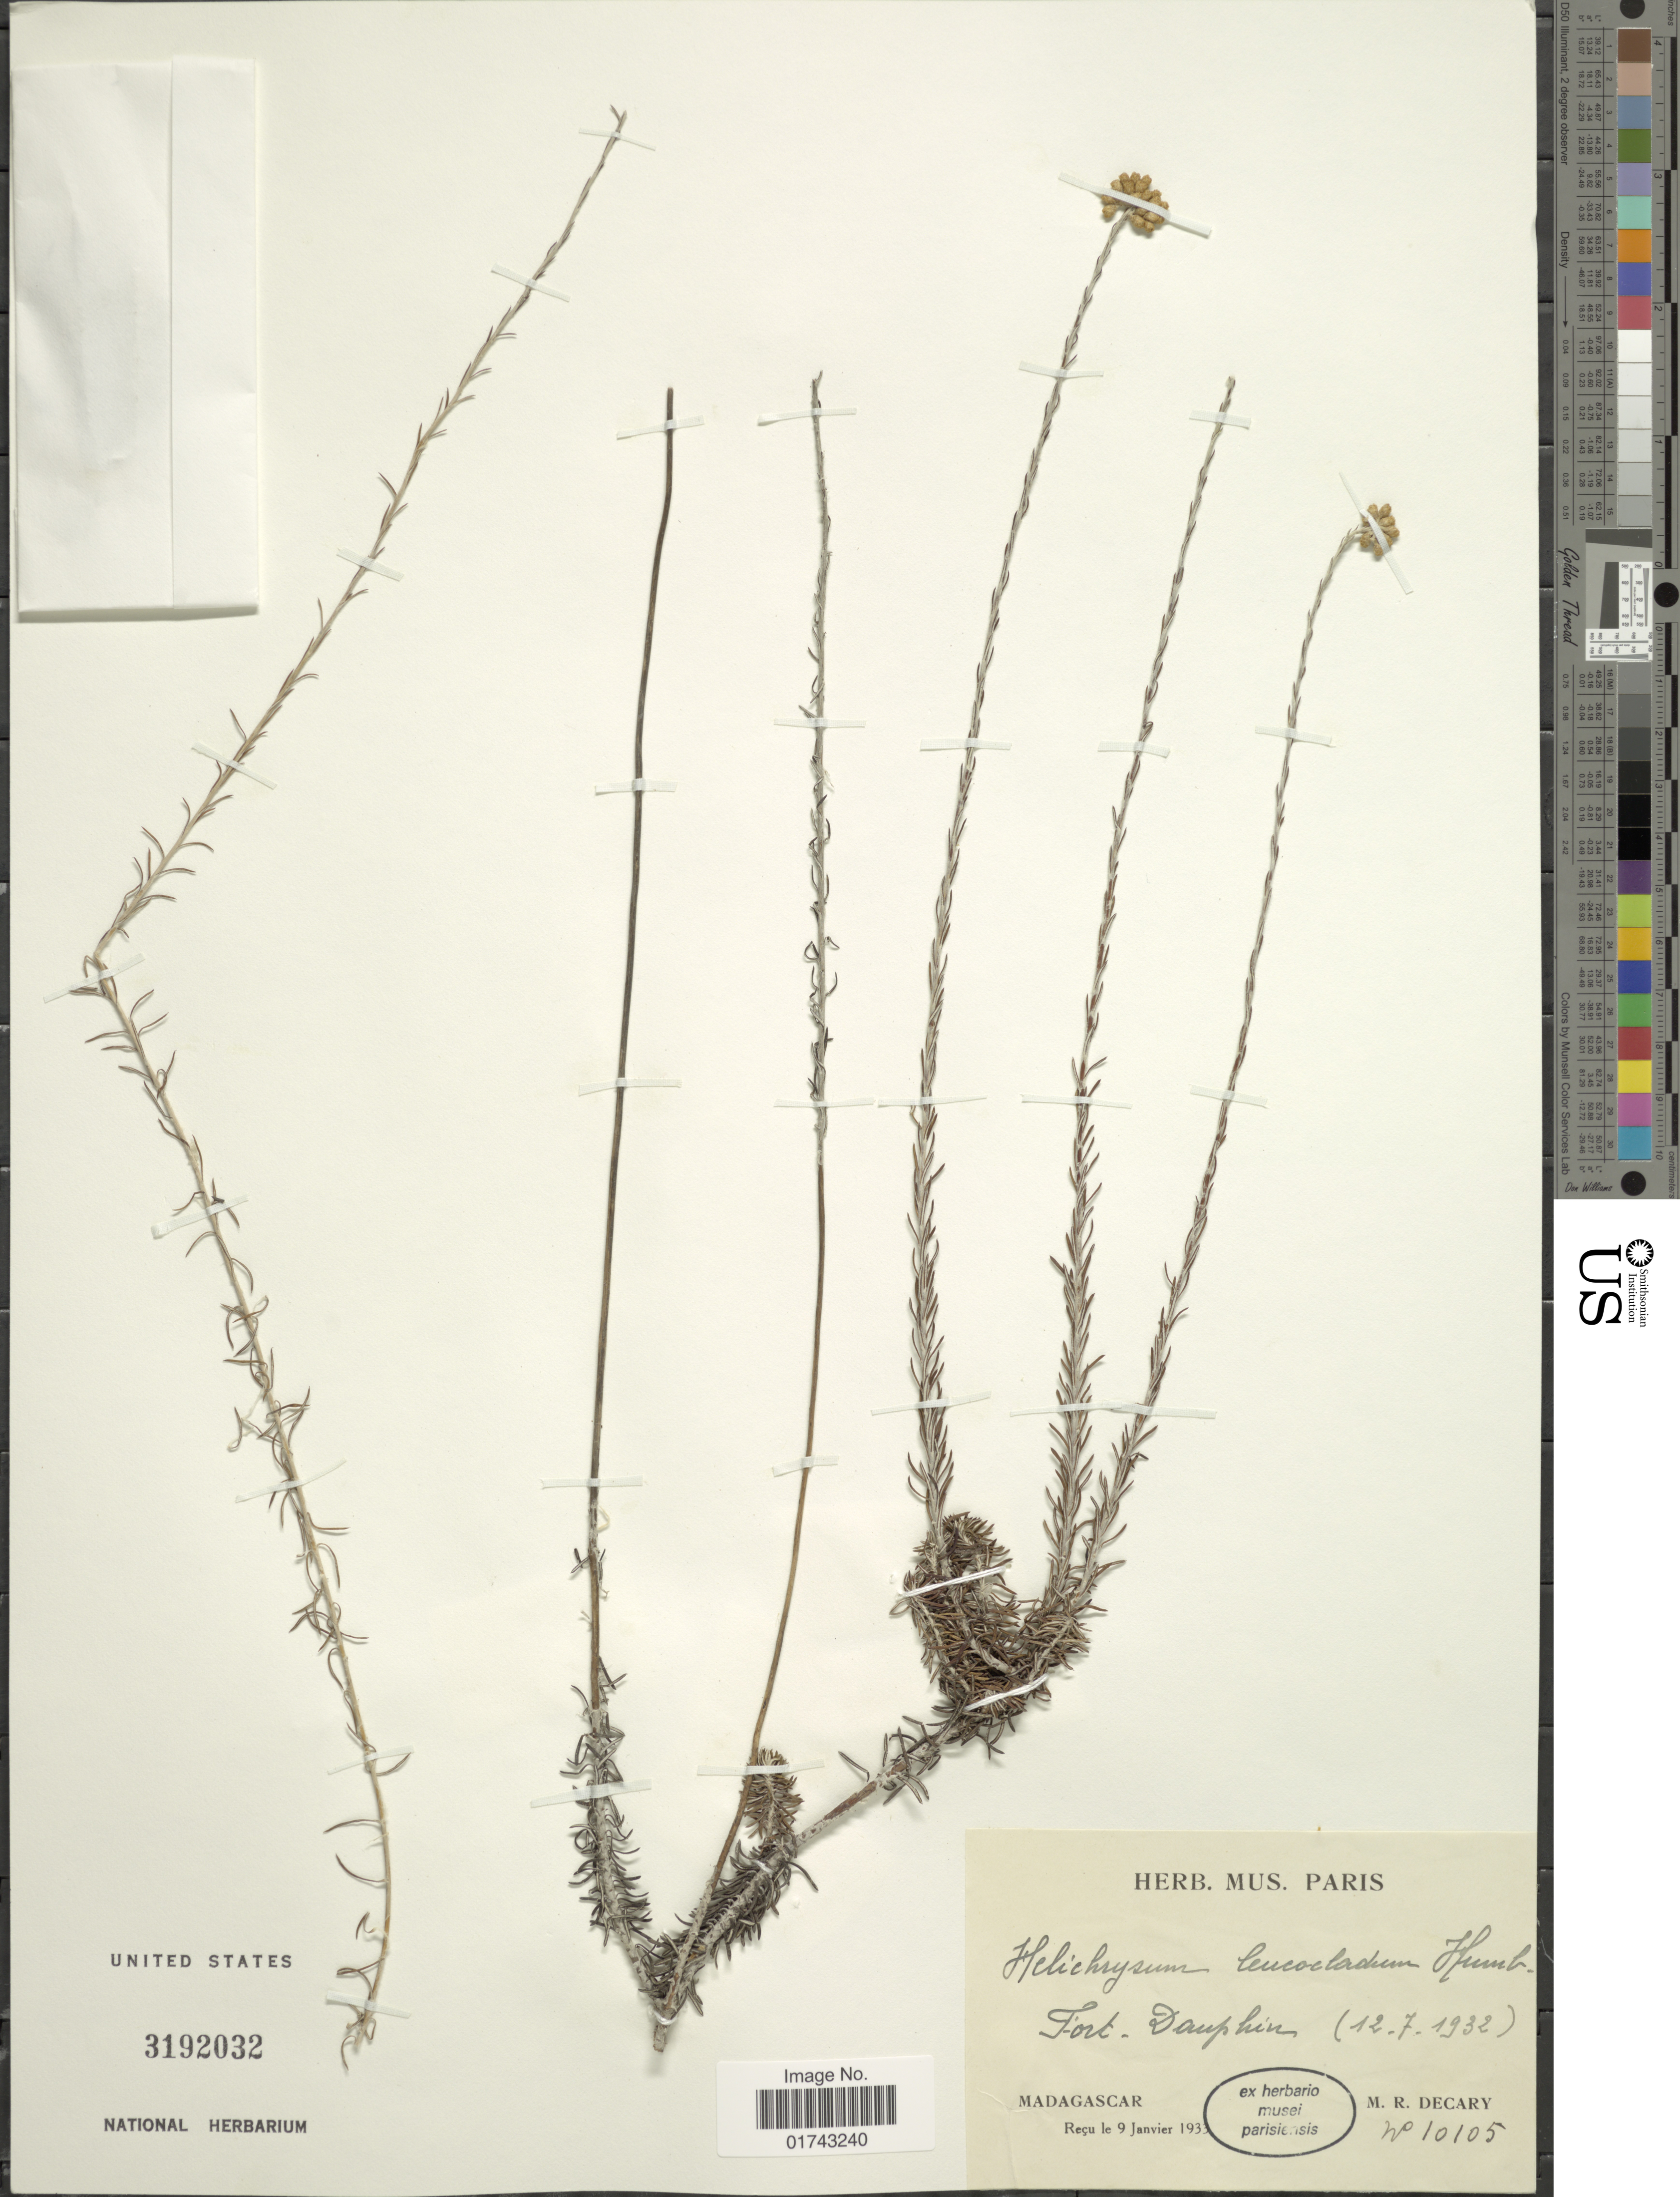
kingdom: Plantae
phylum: Tracheophyta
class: Magnoliopsida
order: Asterales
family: Asteraceae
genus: Helichrysum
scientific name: Helichrysum leucocladum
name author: Humb.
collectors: R. Decary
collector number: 10105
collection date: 1932-07-12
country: Madagascar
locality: Fort Dauphin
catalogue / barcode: US 3192032